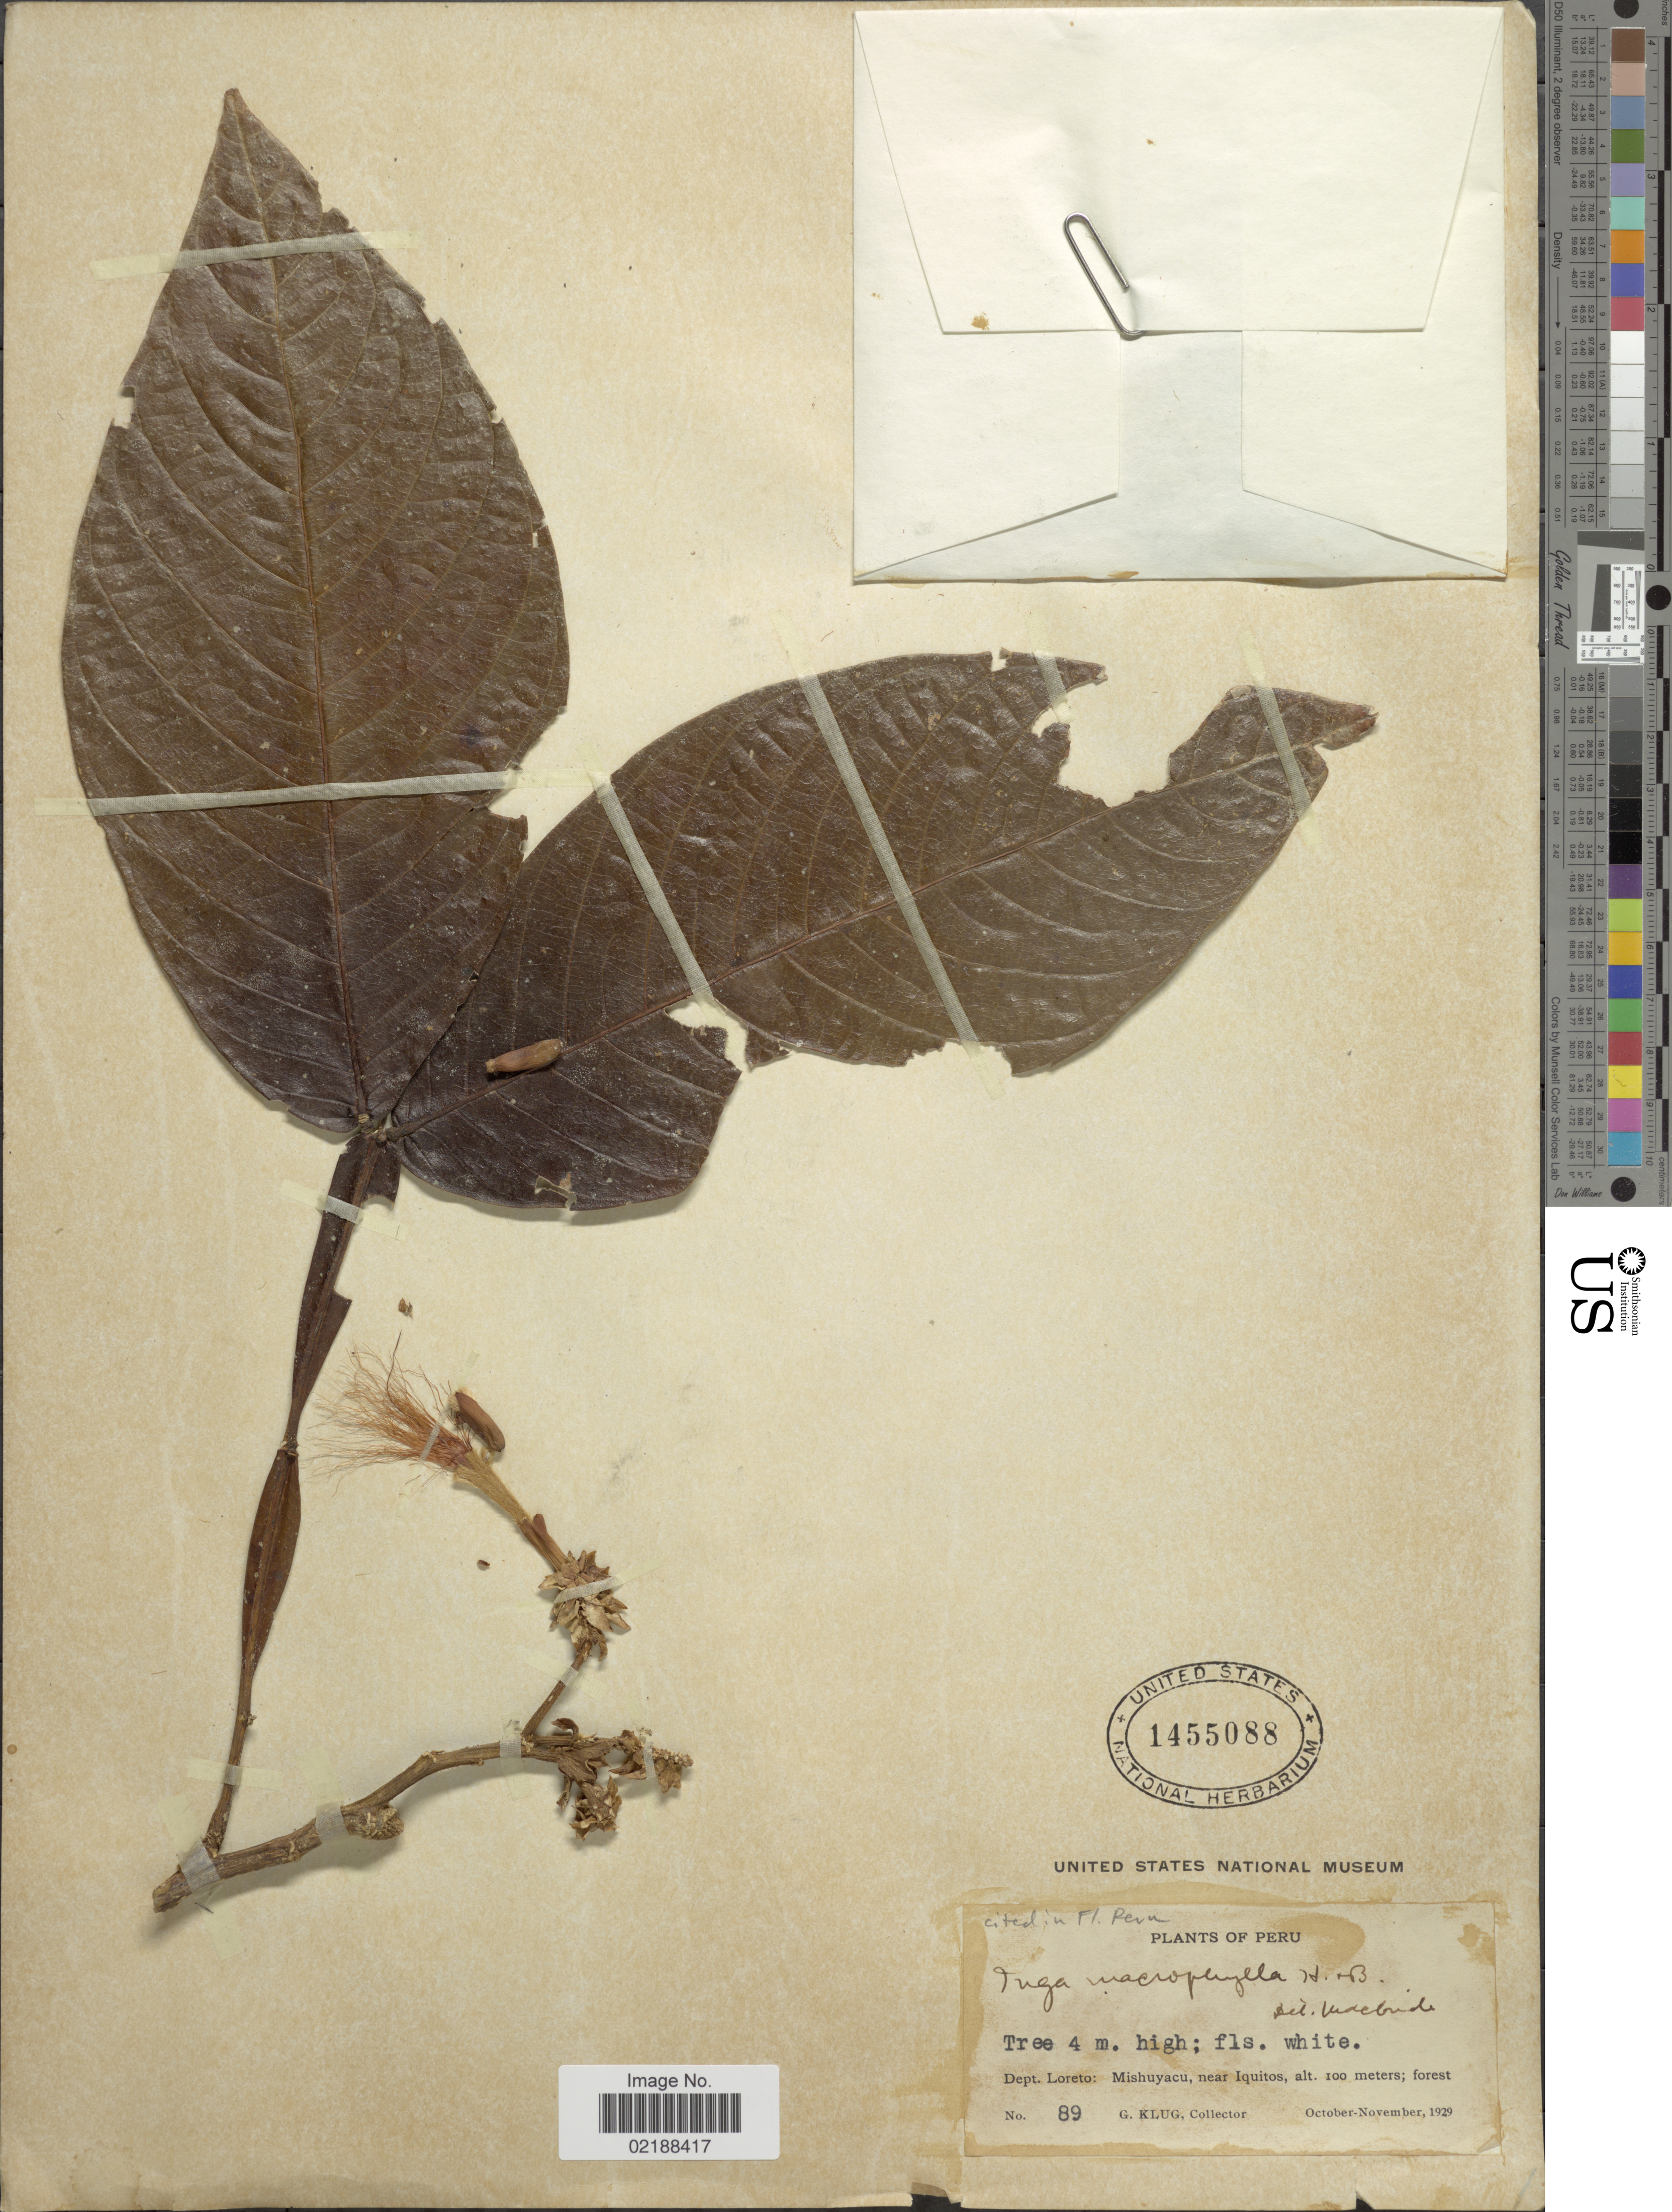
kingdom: Plantae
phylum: Tracheophyta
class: Magnoliopsida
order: Fabales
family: Fabaceae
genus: Inga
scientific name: Inga macrophylla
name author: Humb. & Bonpl. ex Willd.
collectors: G. Klug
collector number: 89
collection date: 1929-10/1929-11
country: Peru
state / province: Loreto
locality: Dept. Loreto: Mishuyacu, near Iquitos; forest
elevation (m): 100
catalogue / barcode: US 1455088